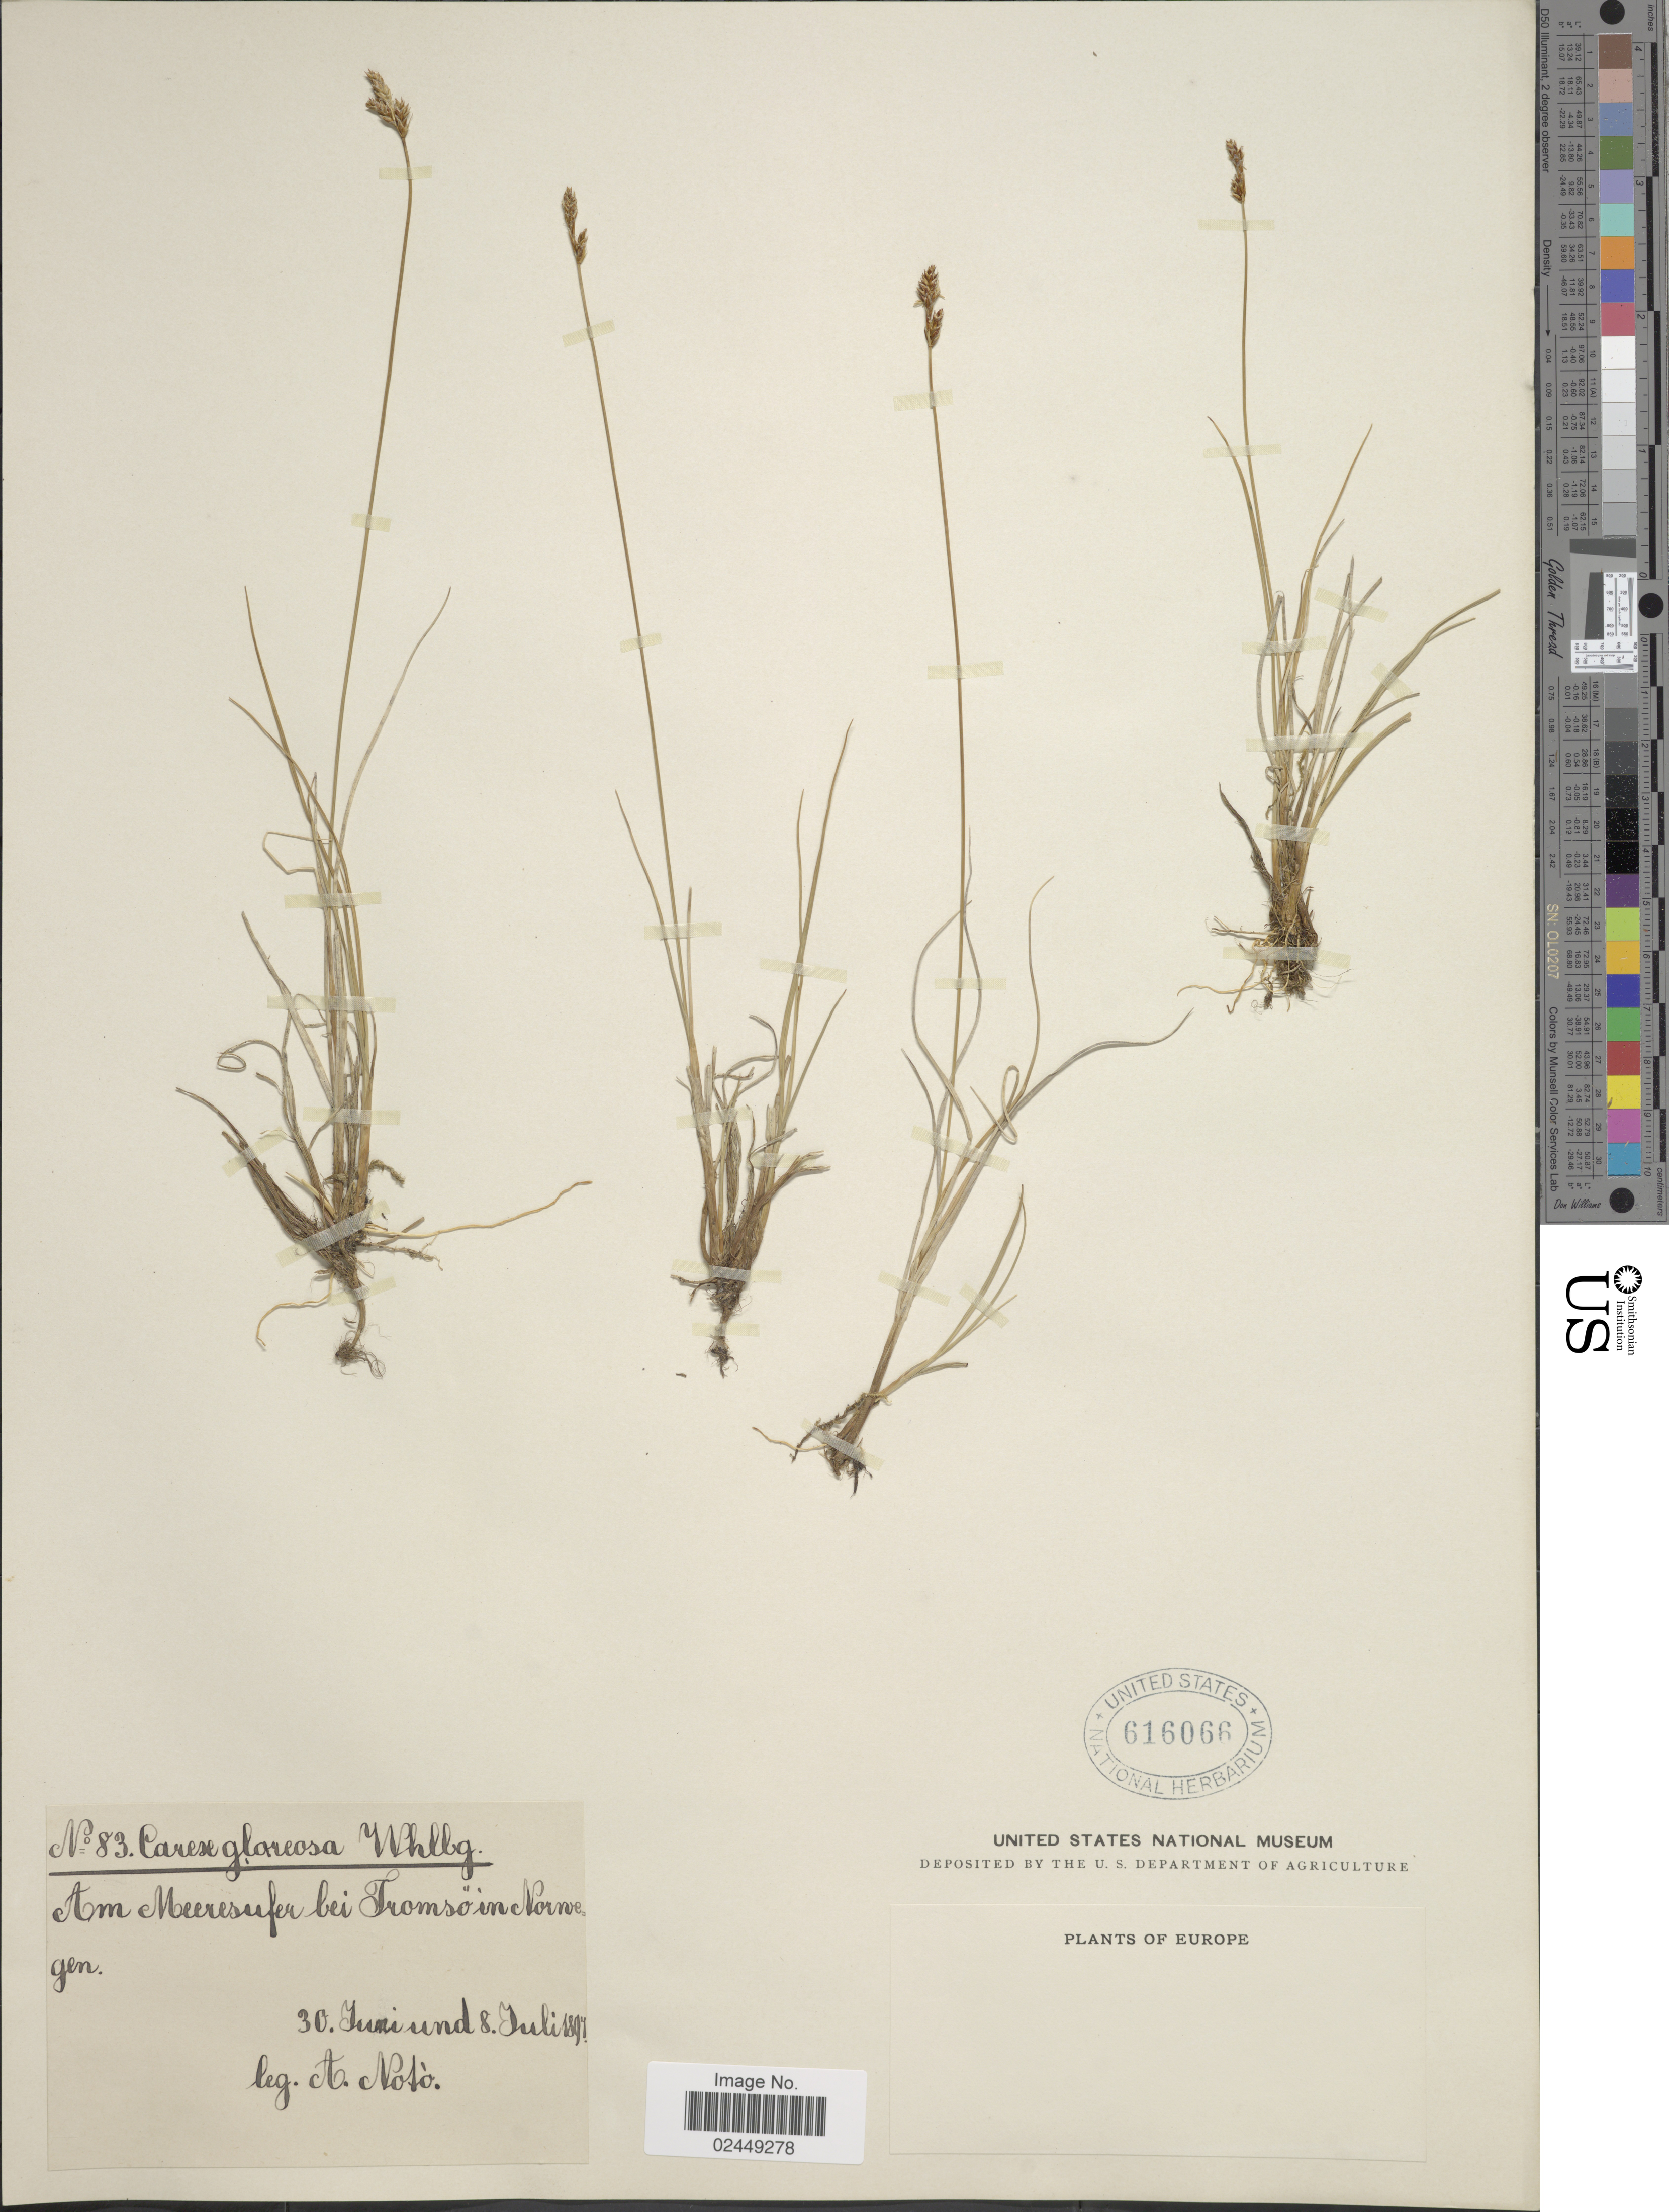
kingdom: Plantae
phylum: Tracheophyta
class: Liliopsida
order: Poales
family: Cyperaceae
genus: Carex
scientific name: Carex glareosa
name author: Schkuhr ex Wahlenb.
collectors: A. Noto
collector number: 83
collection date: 1897-06-30/1897-07-08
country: Norway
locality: Am Meeresufer bei Tromso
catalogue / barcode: US 616066